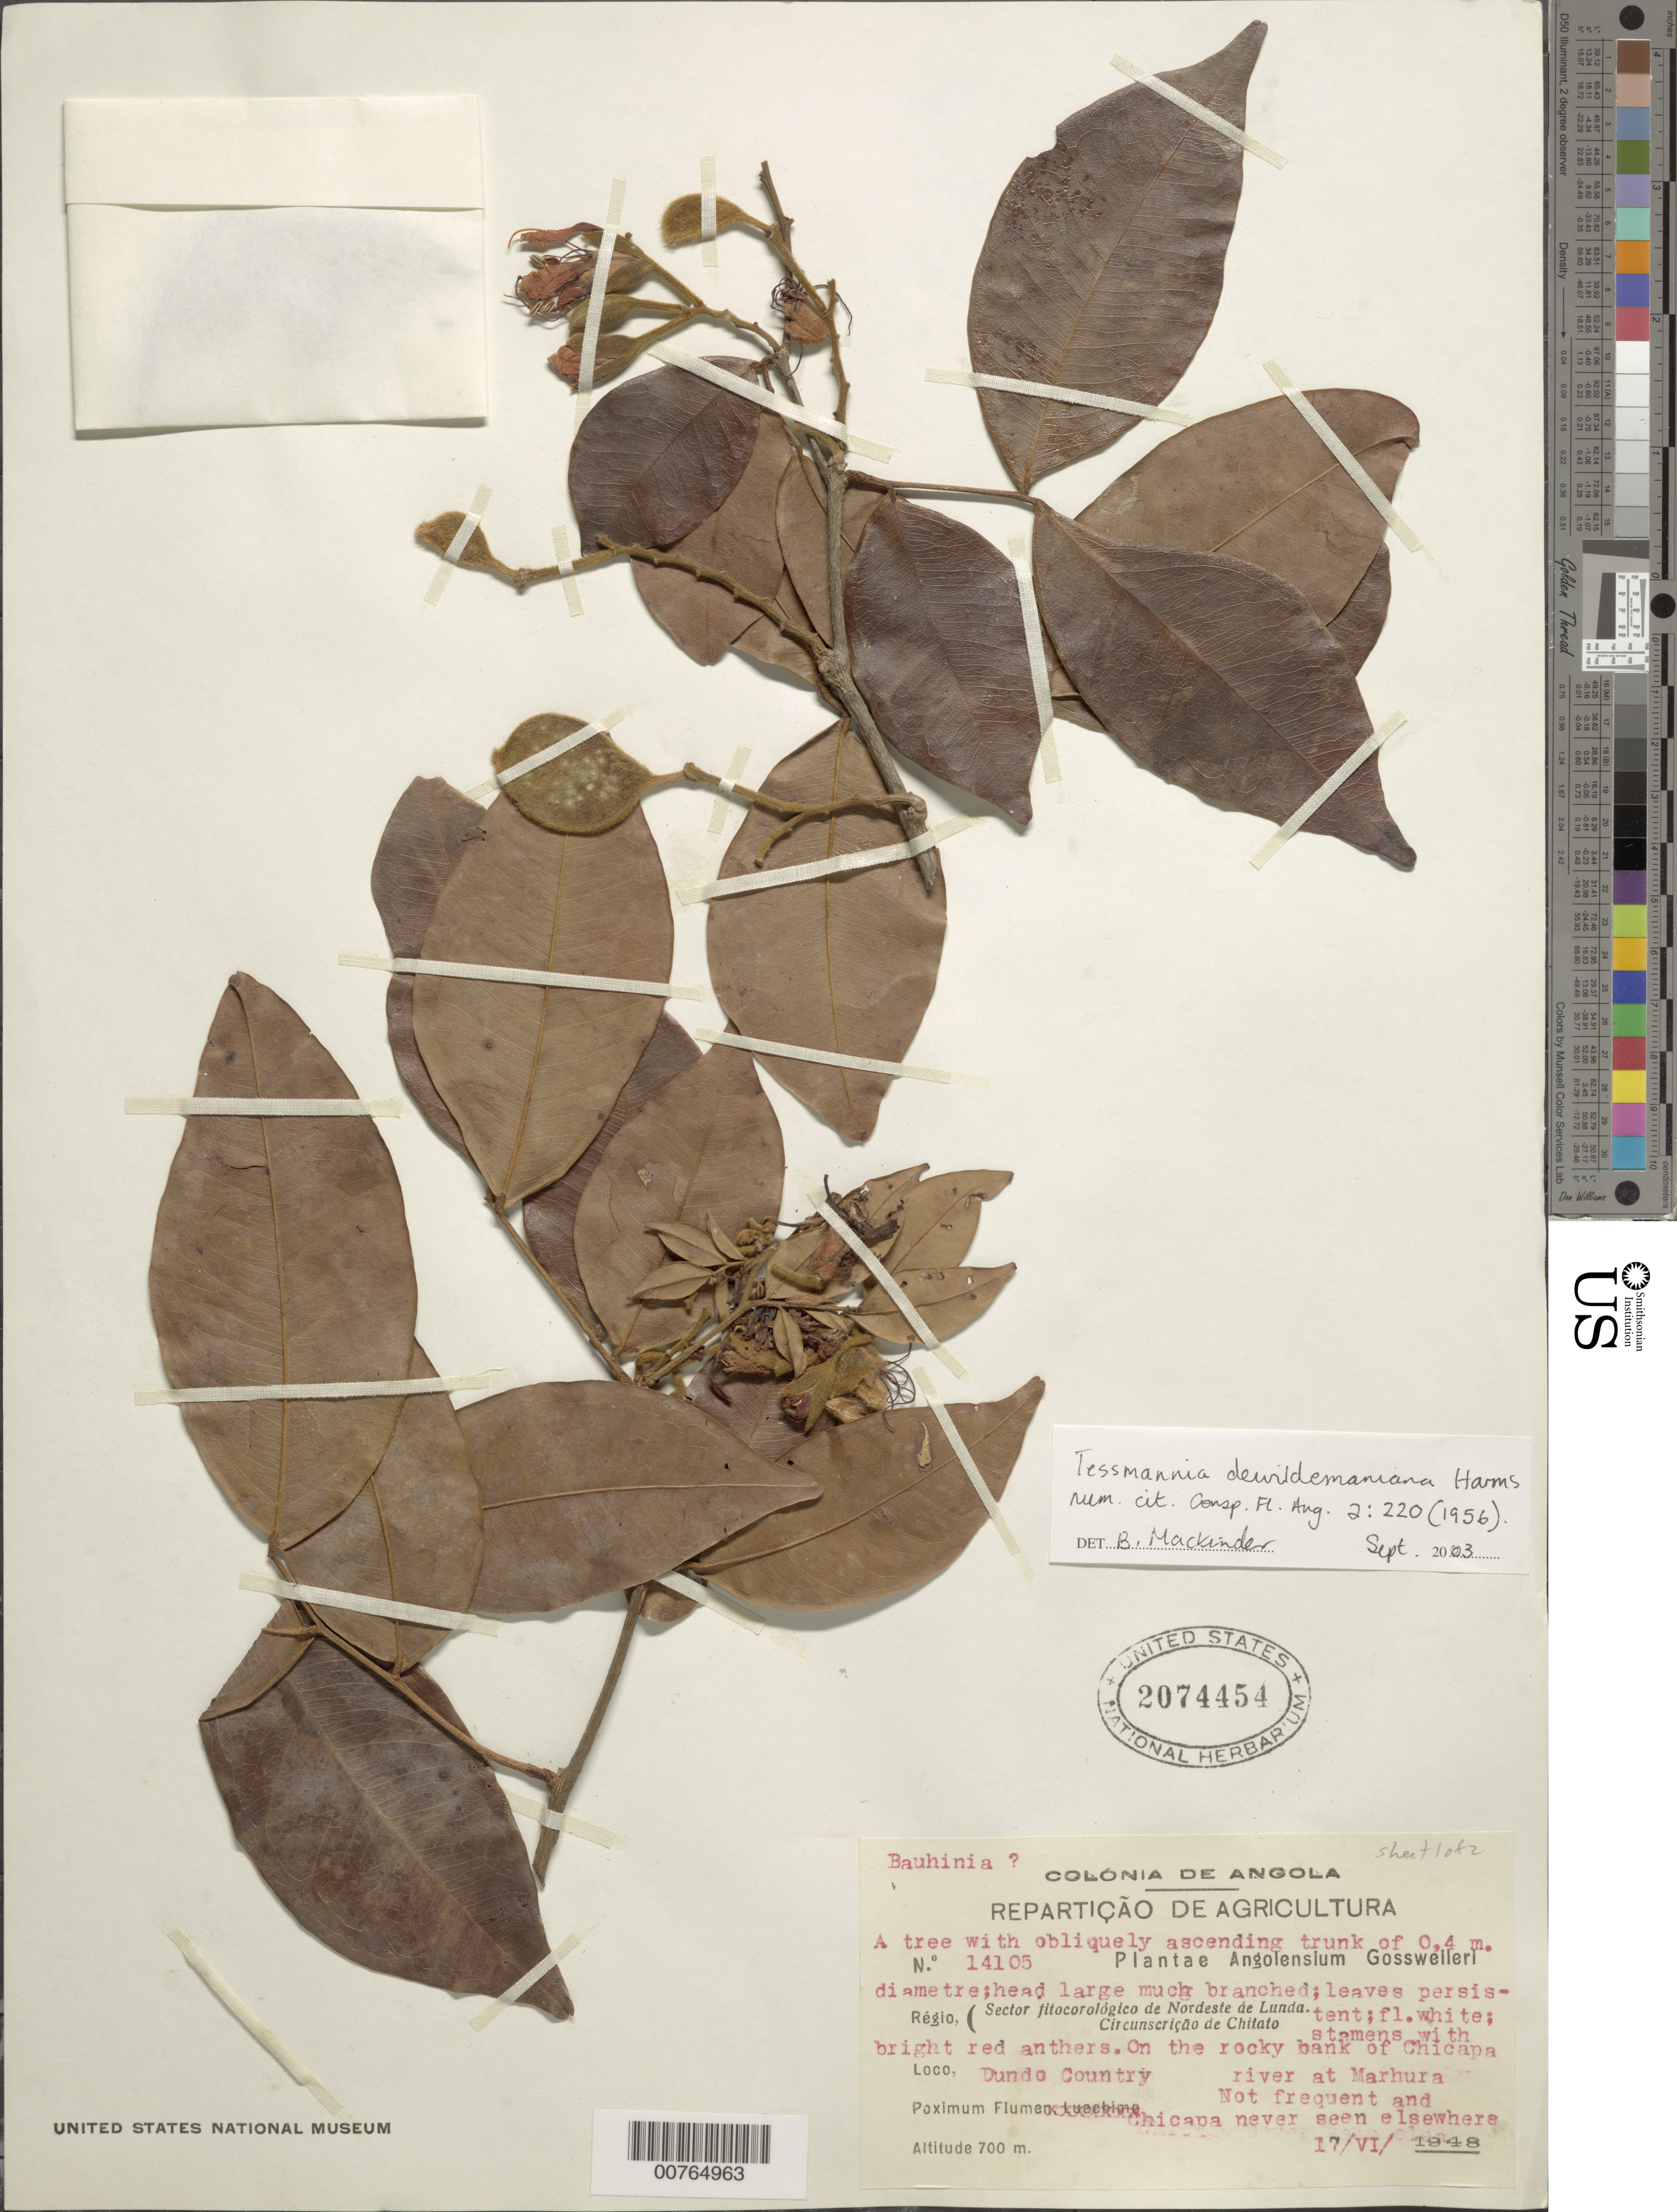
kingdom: Plantae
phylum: Tracheophyta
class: Magnoliopsida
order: Fabales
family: Fabaceae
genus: Tessmannia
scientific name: Tessmannia dewildemaniana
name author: Harms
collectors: J. Gossweiler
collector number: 14105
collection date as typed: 17 Jun 1948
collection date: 1948-06-17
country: Angola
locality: Marhura, Chicapa River, Lunda country.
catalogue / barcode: US 2074454